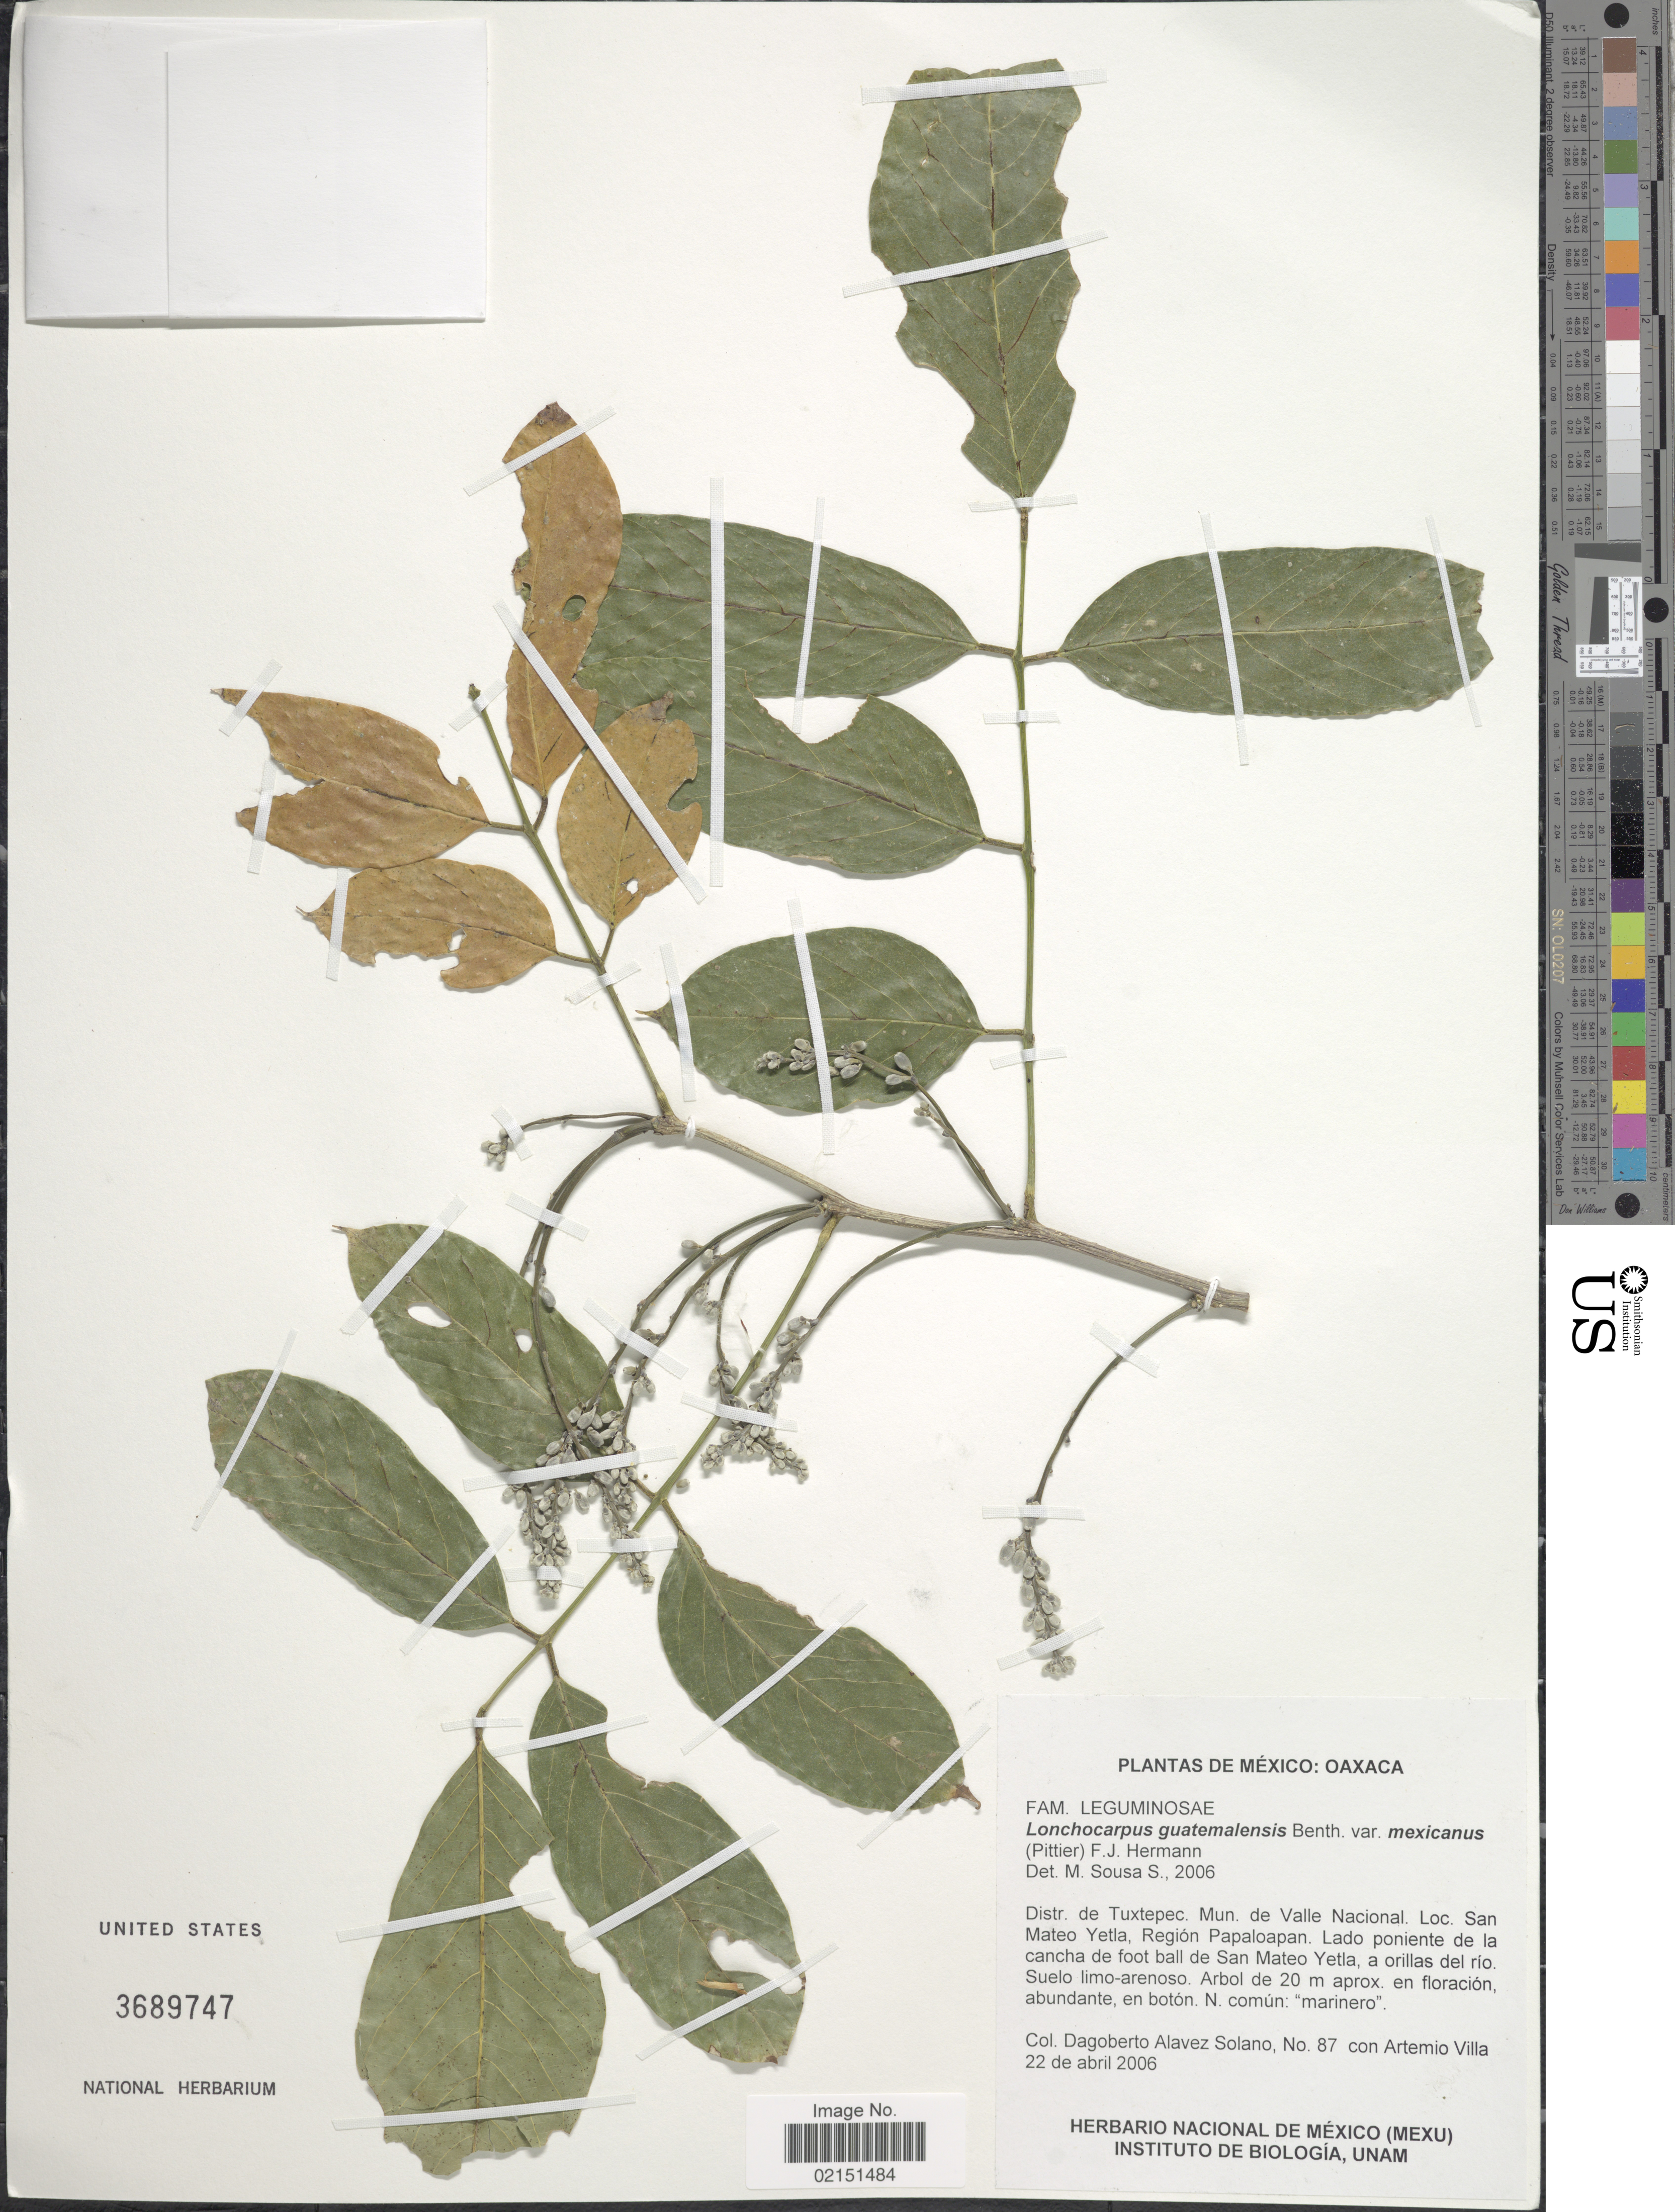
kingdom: Plantae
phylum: Tracheophyta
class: Magnoliopsida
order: Fabales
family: Fabaceae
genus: Lonchocarpus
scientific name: Lonchocarpus guatemalensis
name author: Benth.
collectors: D. Solano & A. Villa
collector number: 87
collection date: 2006-04-22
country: Mexico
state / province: Oaxaca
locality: Oaxaca. Distr. de Tuxtepec. Mun. de Valle Nacional. Loc. San Mateo Yetla, Region Papaloapan. Lado poniente de la cancha de foot ball de San Mateo Yetla, a orillas del rio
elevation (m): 20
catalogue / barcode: US 3689747